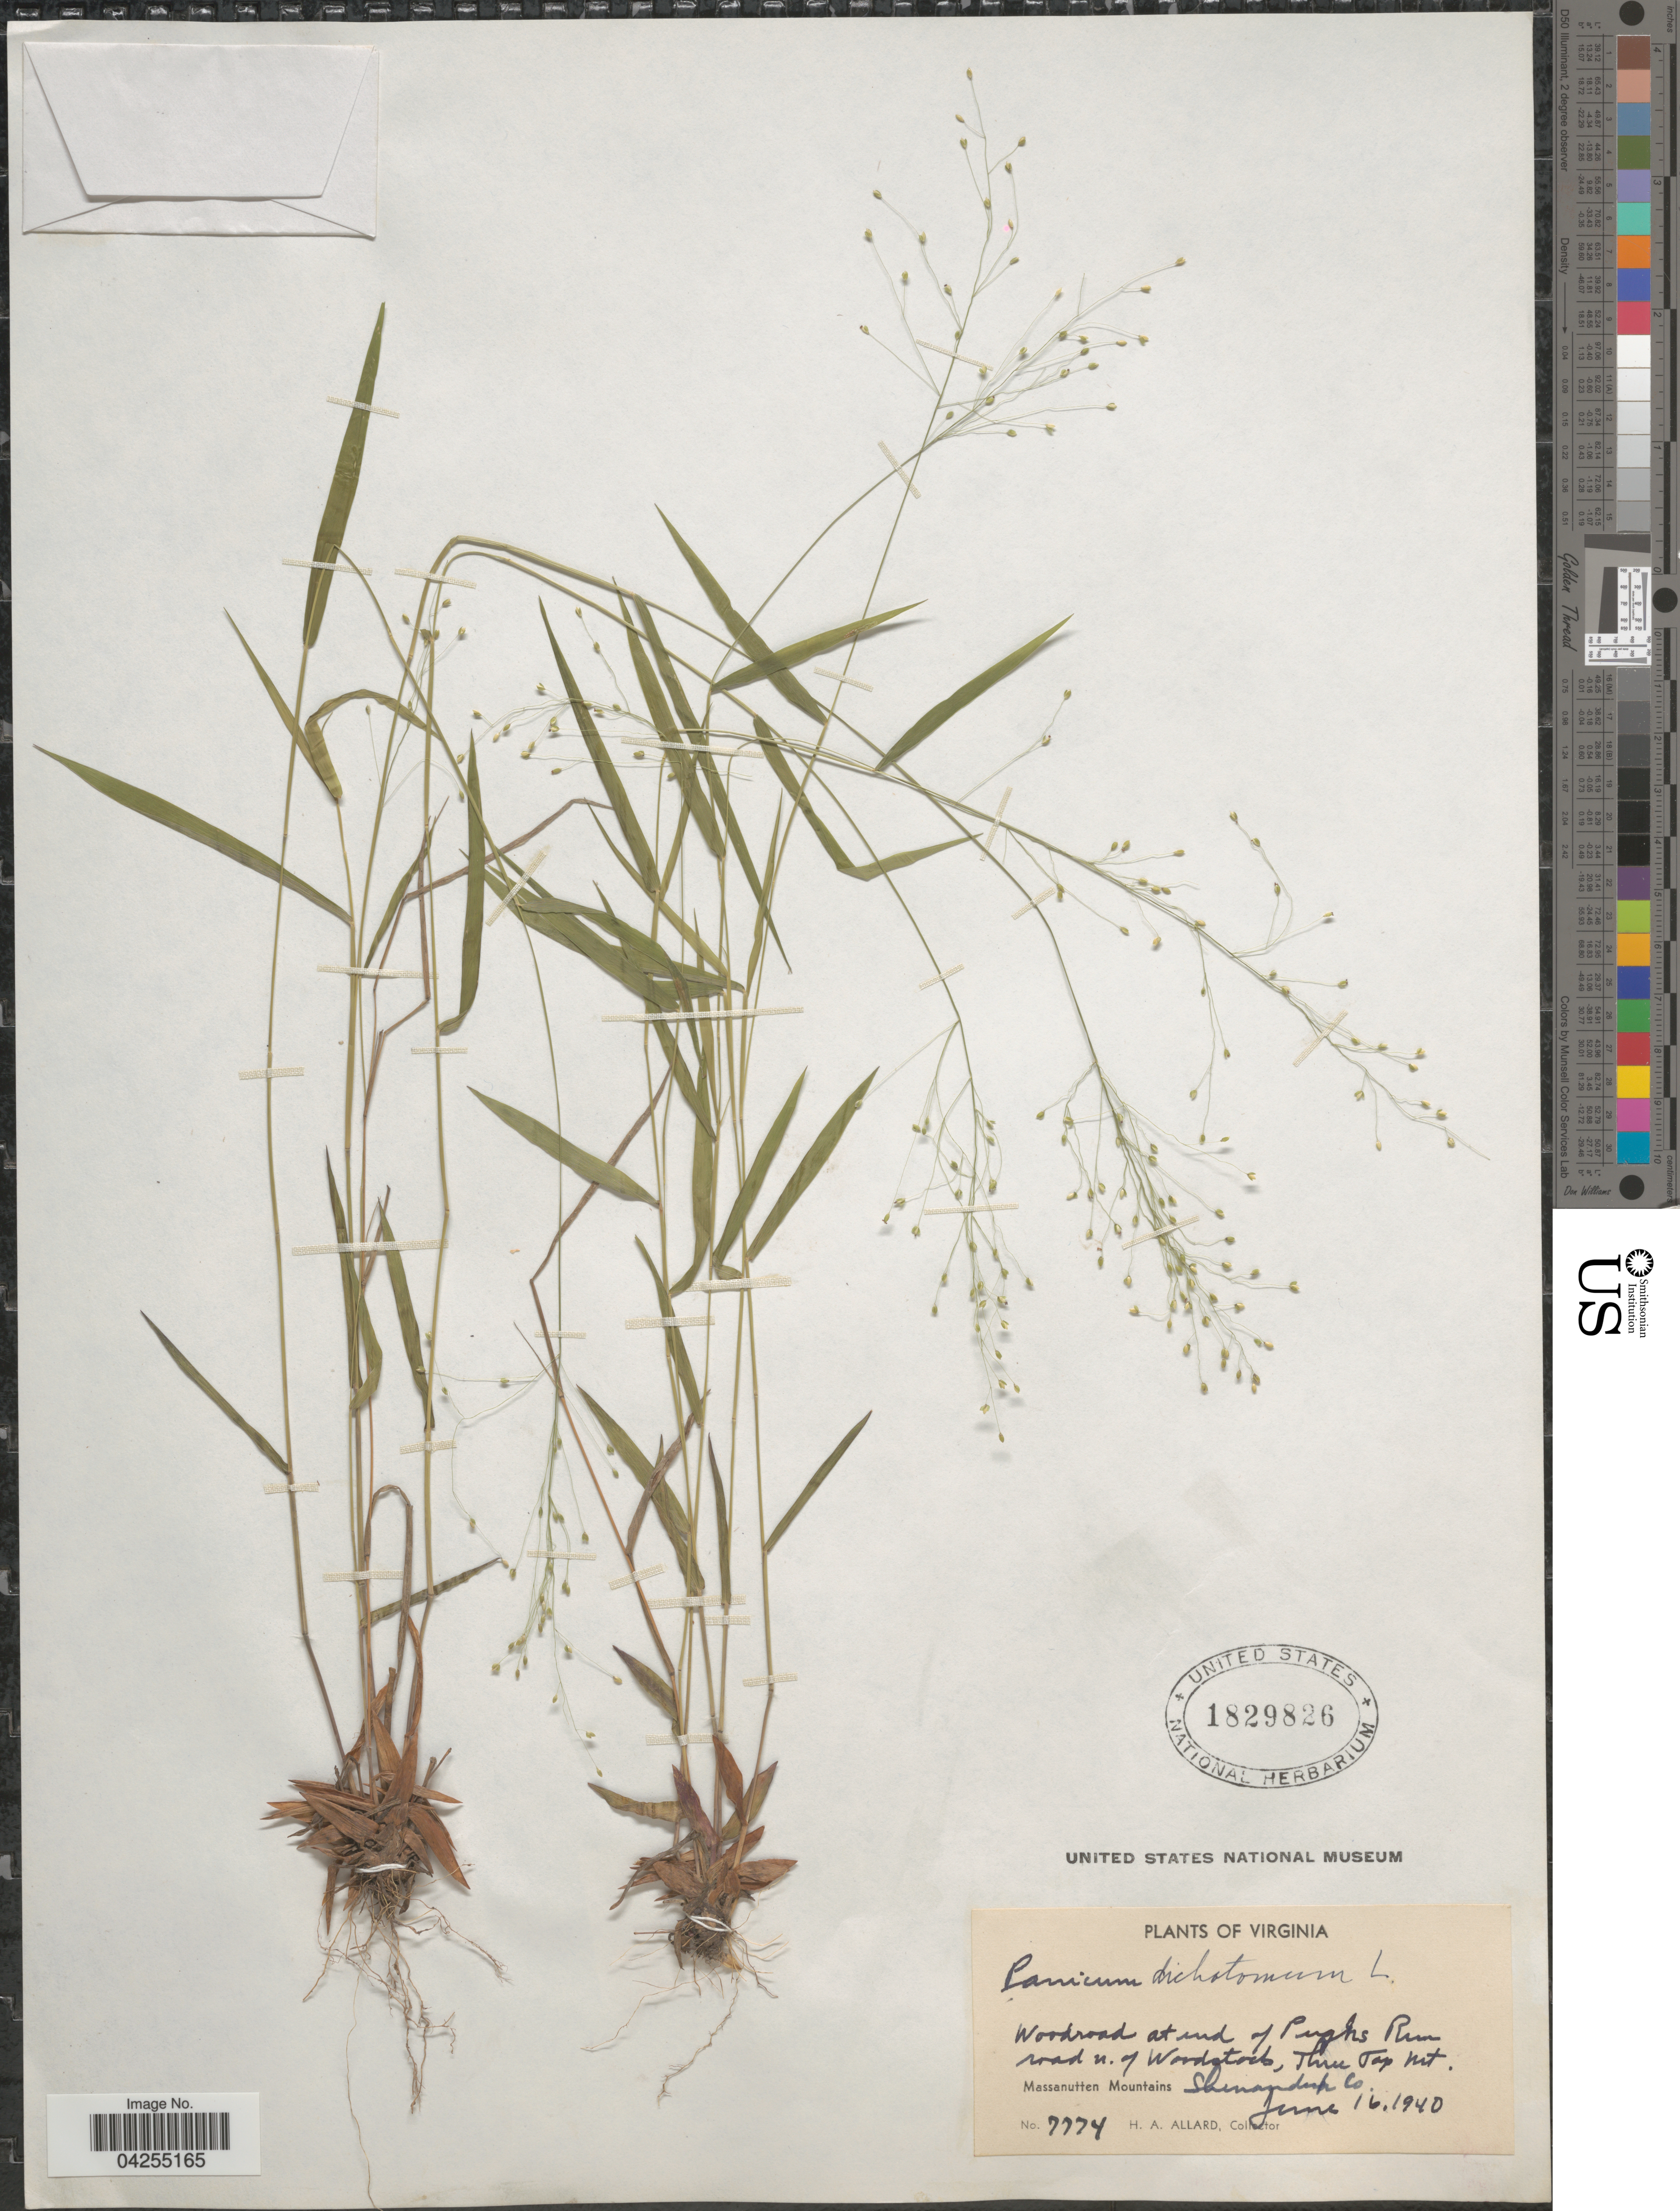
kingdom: Plantae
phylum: Tracheophyta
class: Liliopsida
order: Poales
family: Poaceae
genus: Dichanthelium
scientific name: Dichanthelium dichotomum var. dichotomum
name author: (L.) Gould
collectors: H. A. Allard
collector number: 7774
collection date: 1940-06-16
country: United States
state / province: Virginia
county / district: Shenandoah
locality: Woodroad at end of Pughs Run road n. of Woodstock, Three Tap Mt. Massanutten Mountains Shenandoah Co.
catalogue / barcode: US 1829826